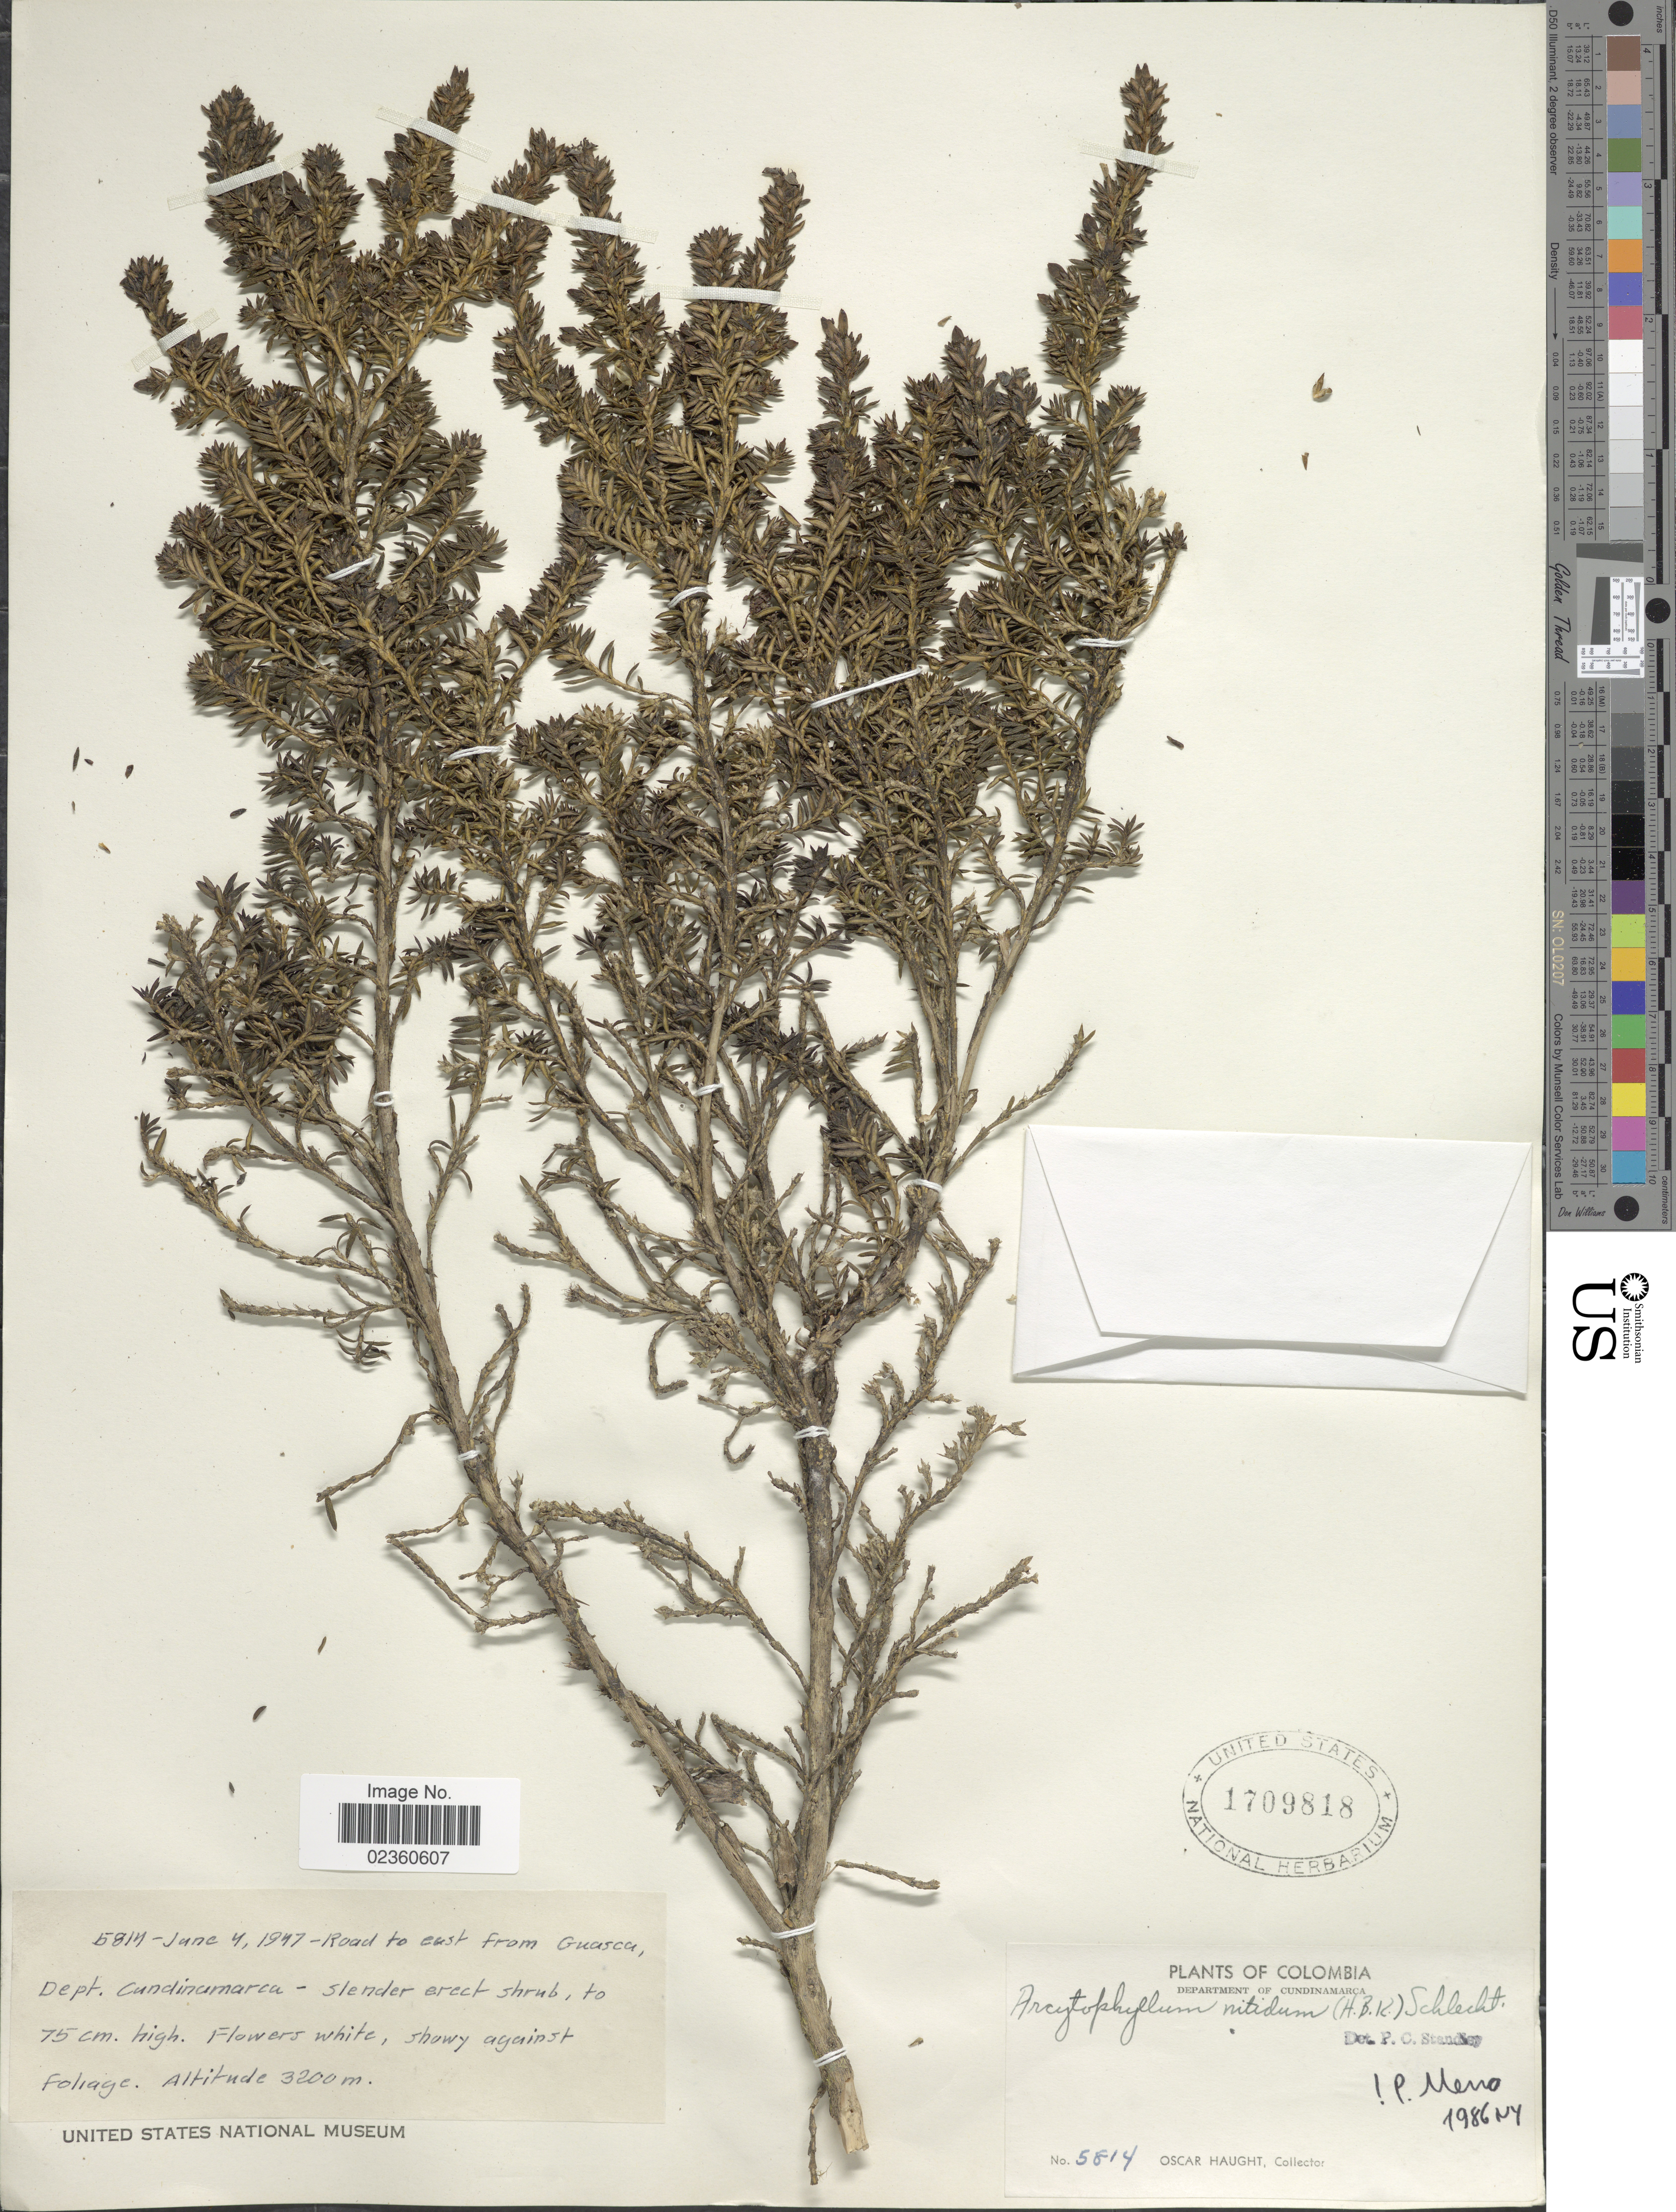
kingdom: Plantae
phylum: Tracheophyta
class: Magnoliopsida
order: Gentianales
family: Rubiaceae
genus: Arcytophyllum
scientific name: Arcytophyllum nitidum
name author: (Kunth) Schltdl.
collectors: O. Haught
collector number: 5814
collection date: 1947-06-04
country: Colombia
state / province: Cundinamarca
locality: Department of Cundinamarca, Road to east from Guascu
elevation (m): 3200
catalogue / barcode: US 1709818